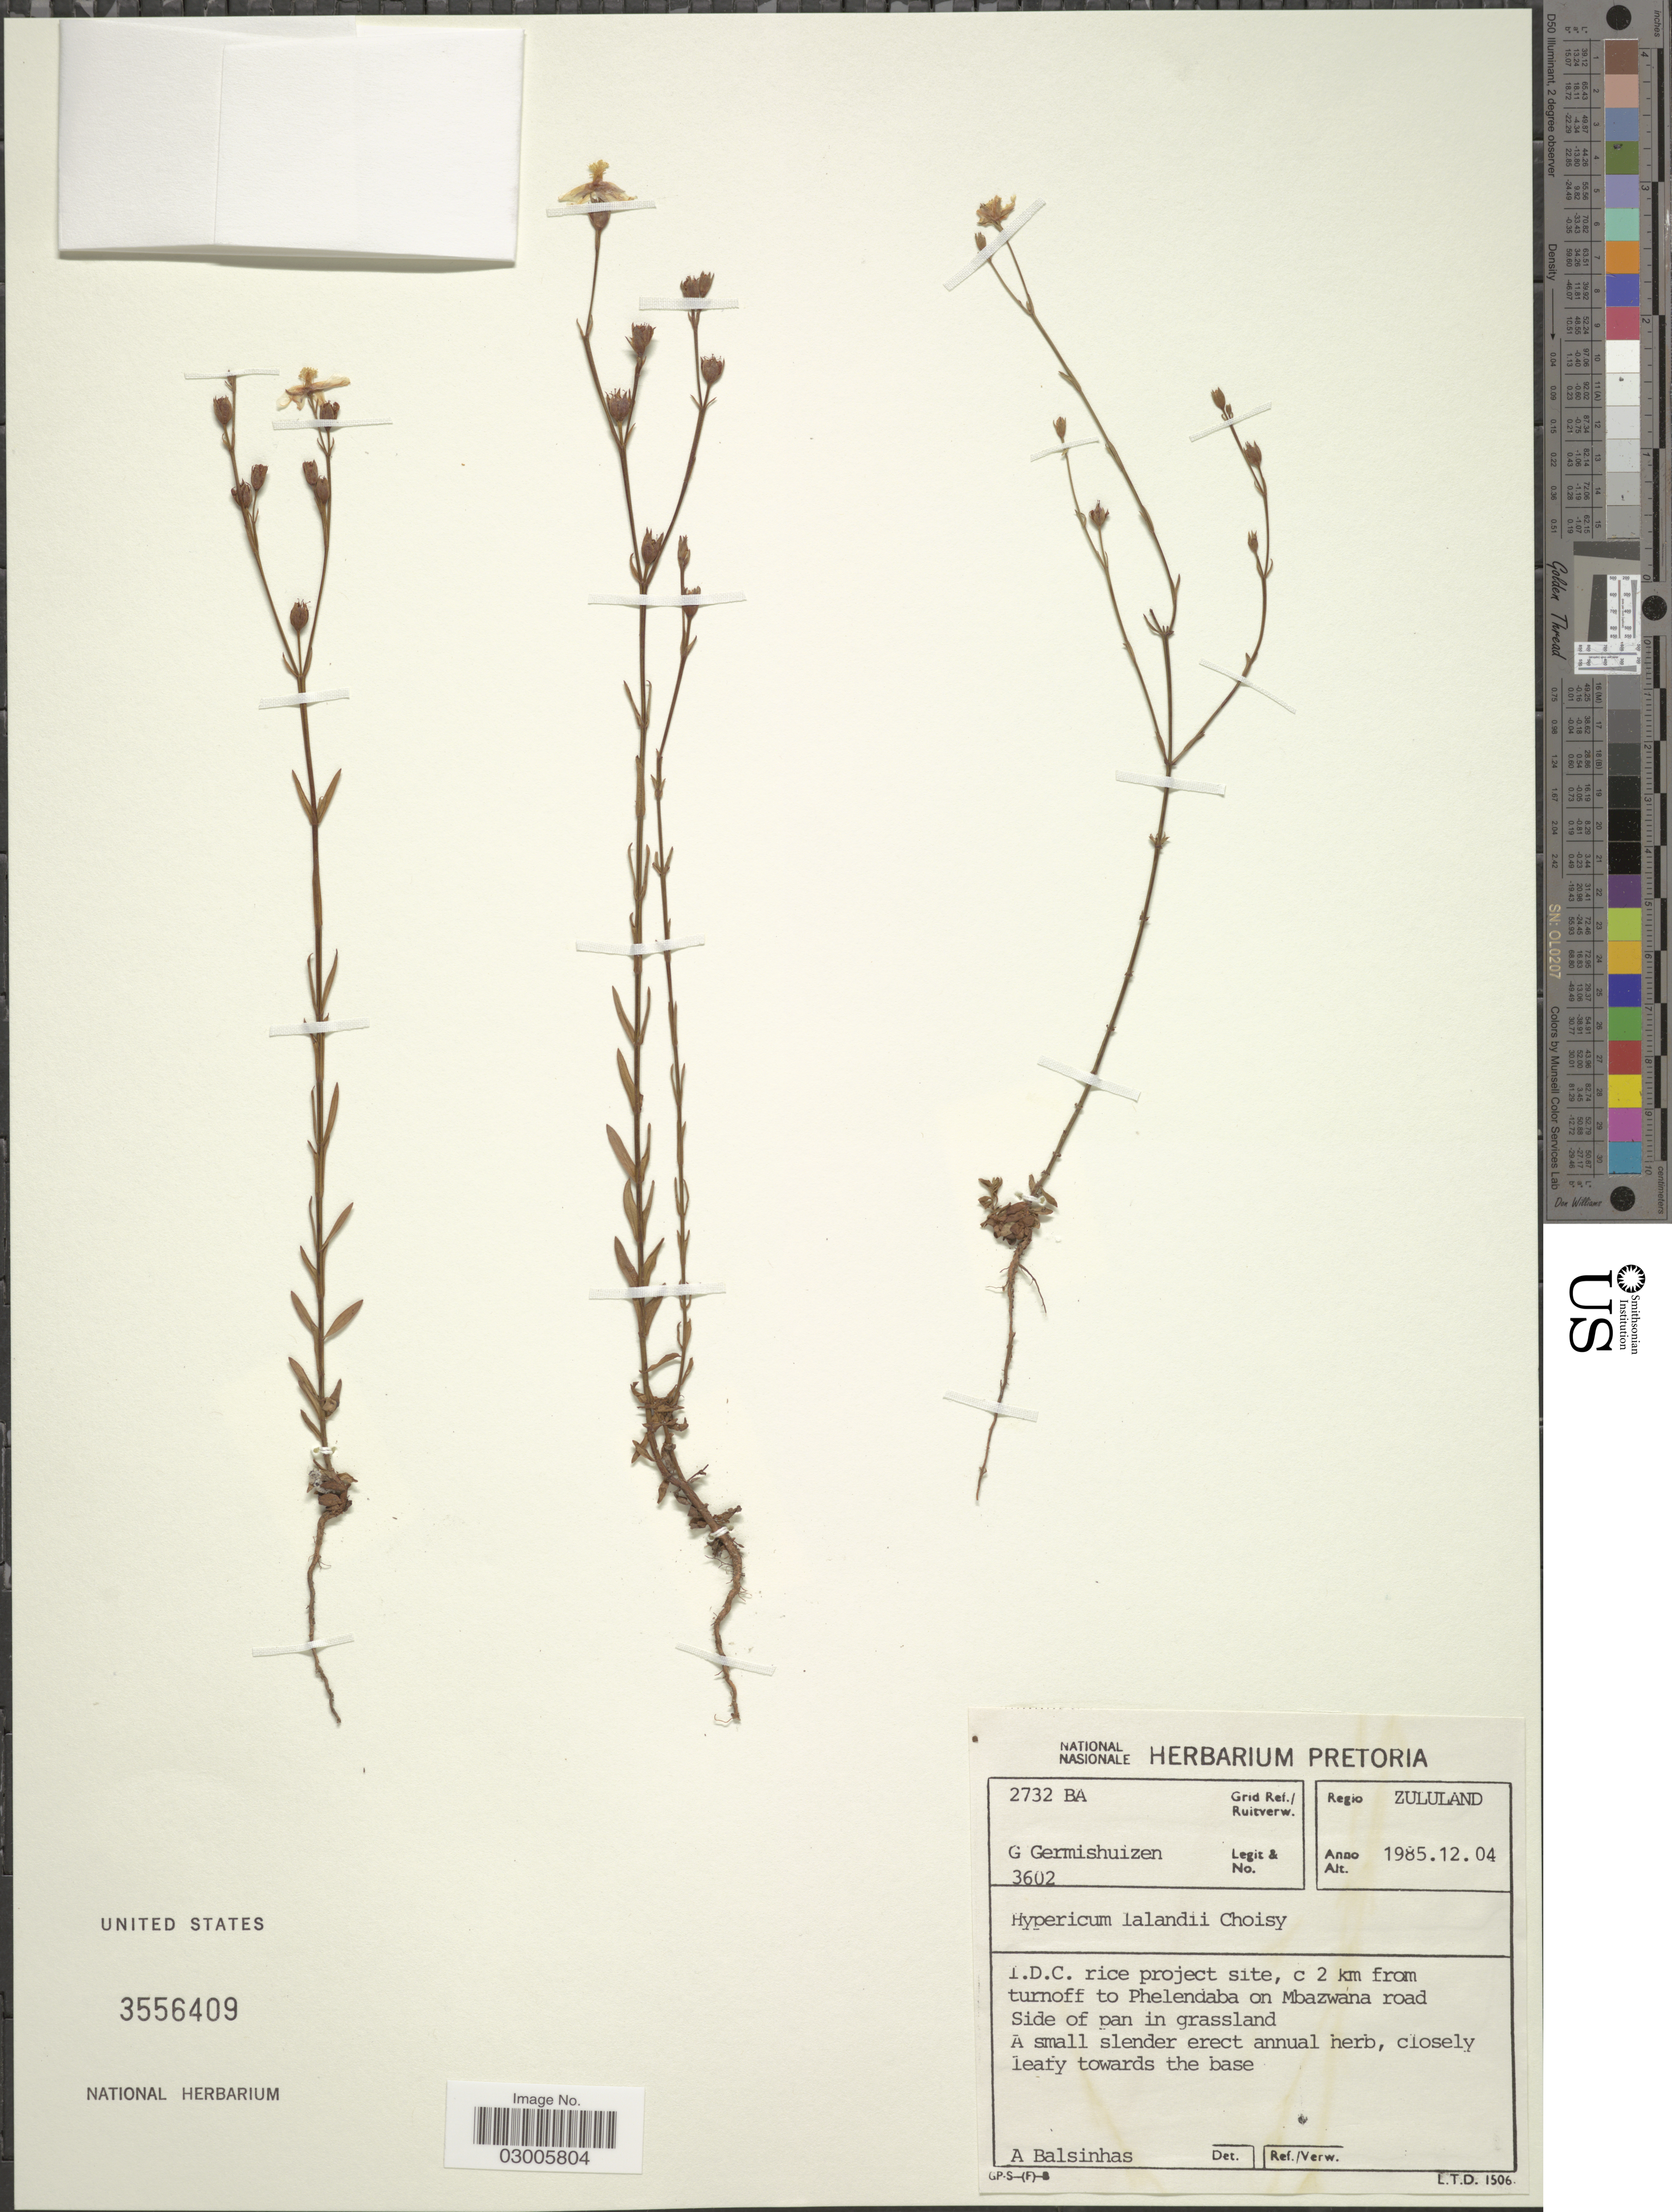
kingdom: Plantae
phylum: Tracheophyta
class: Magnoliopsida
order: Malpighiales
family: Hypericaceae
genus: Hypericum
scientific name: Hypericum lalandii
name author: Choisy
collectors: G. Germishuizen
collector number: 3602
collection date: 1985-12-04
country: South Africa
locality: Grid Ref./Ruitverw. 2732 BA, Regio Zululand, I.D.C. rice project site, c 2 km from turnoff to Phelendaba on Mbazwana road.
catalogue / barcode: US 3556409